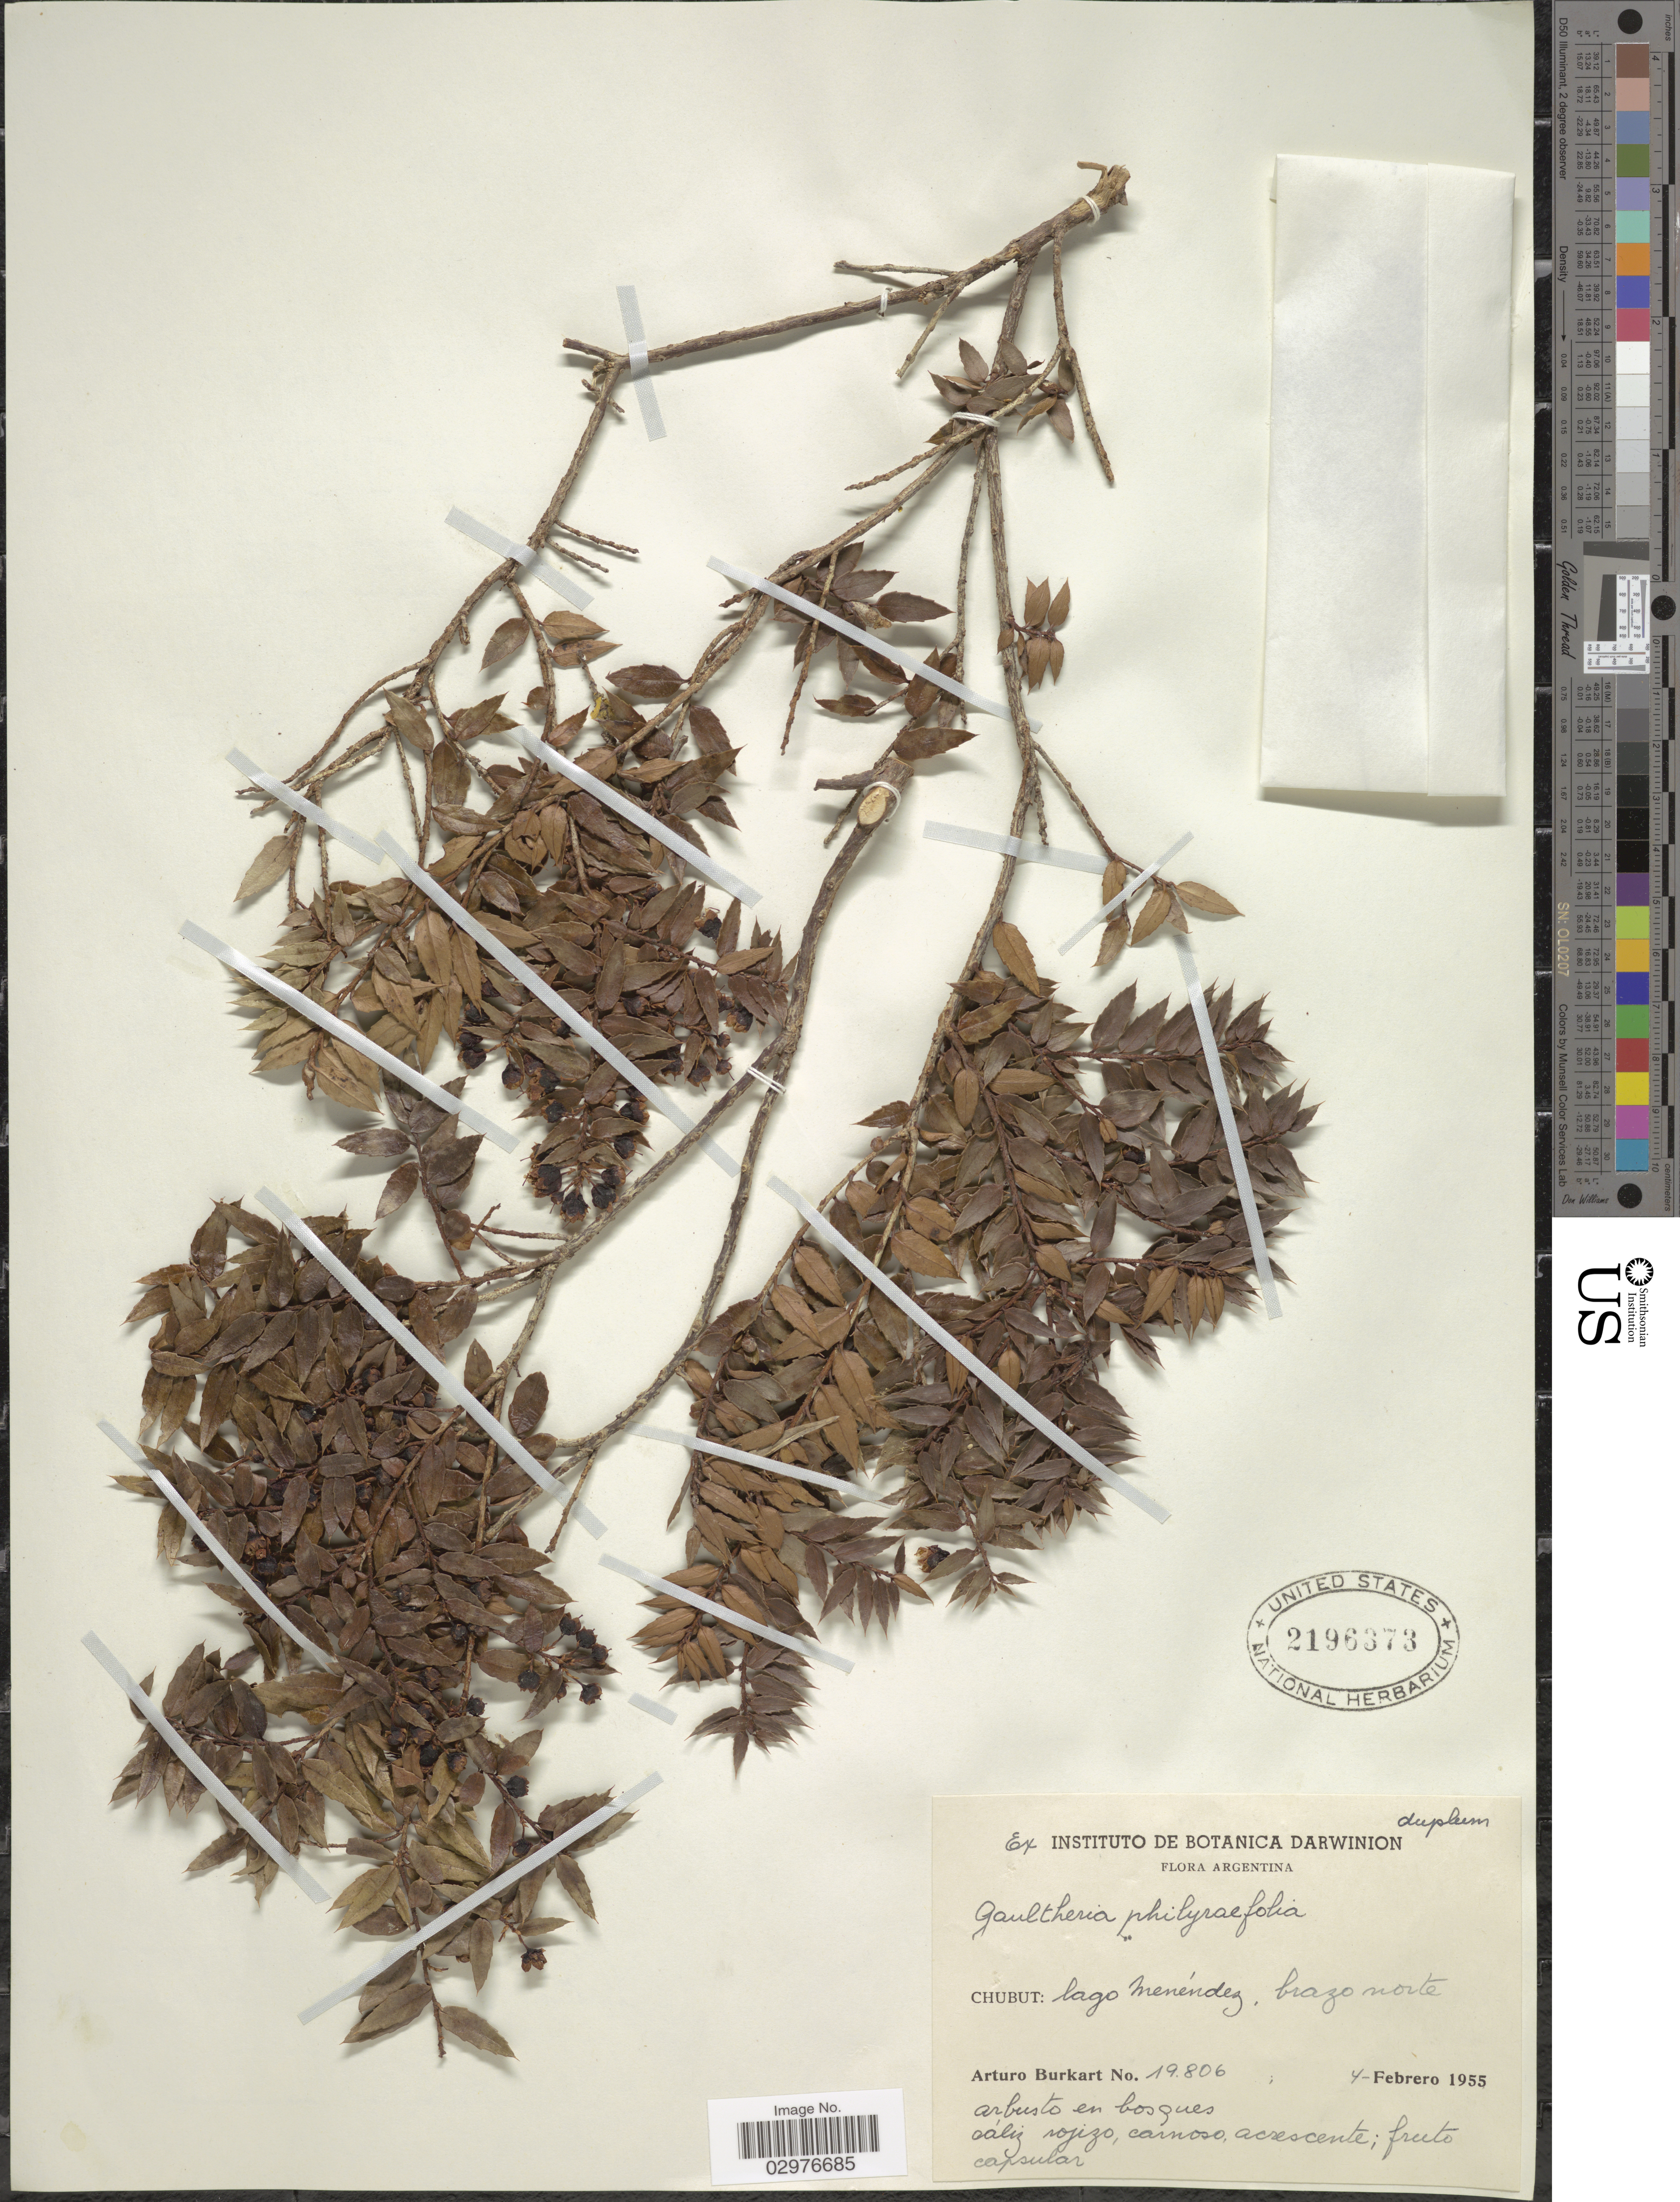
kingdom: Plantae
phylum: Tracheophyta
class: Magnoliopsida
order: Ericales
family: Ericaceae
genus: Gaultheria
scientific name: Gaultheria phillyreifolia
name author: (Pers.) Sleumer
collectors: A. E. Burkart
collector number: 19806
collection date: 1955-02-04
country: Argentina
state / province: Chubut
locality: Lago Menéndez, brazo norte.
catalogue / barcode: US 2196373